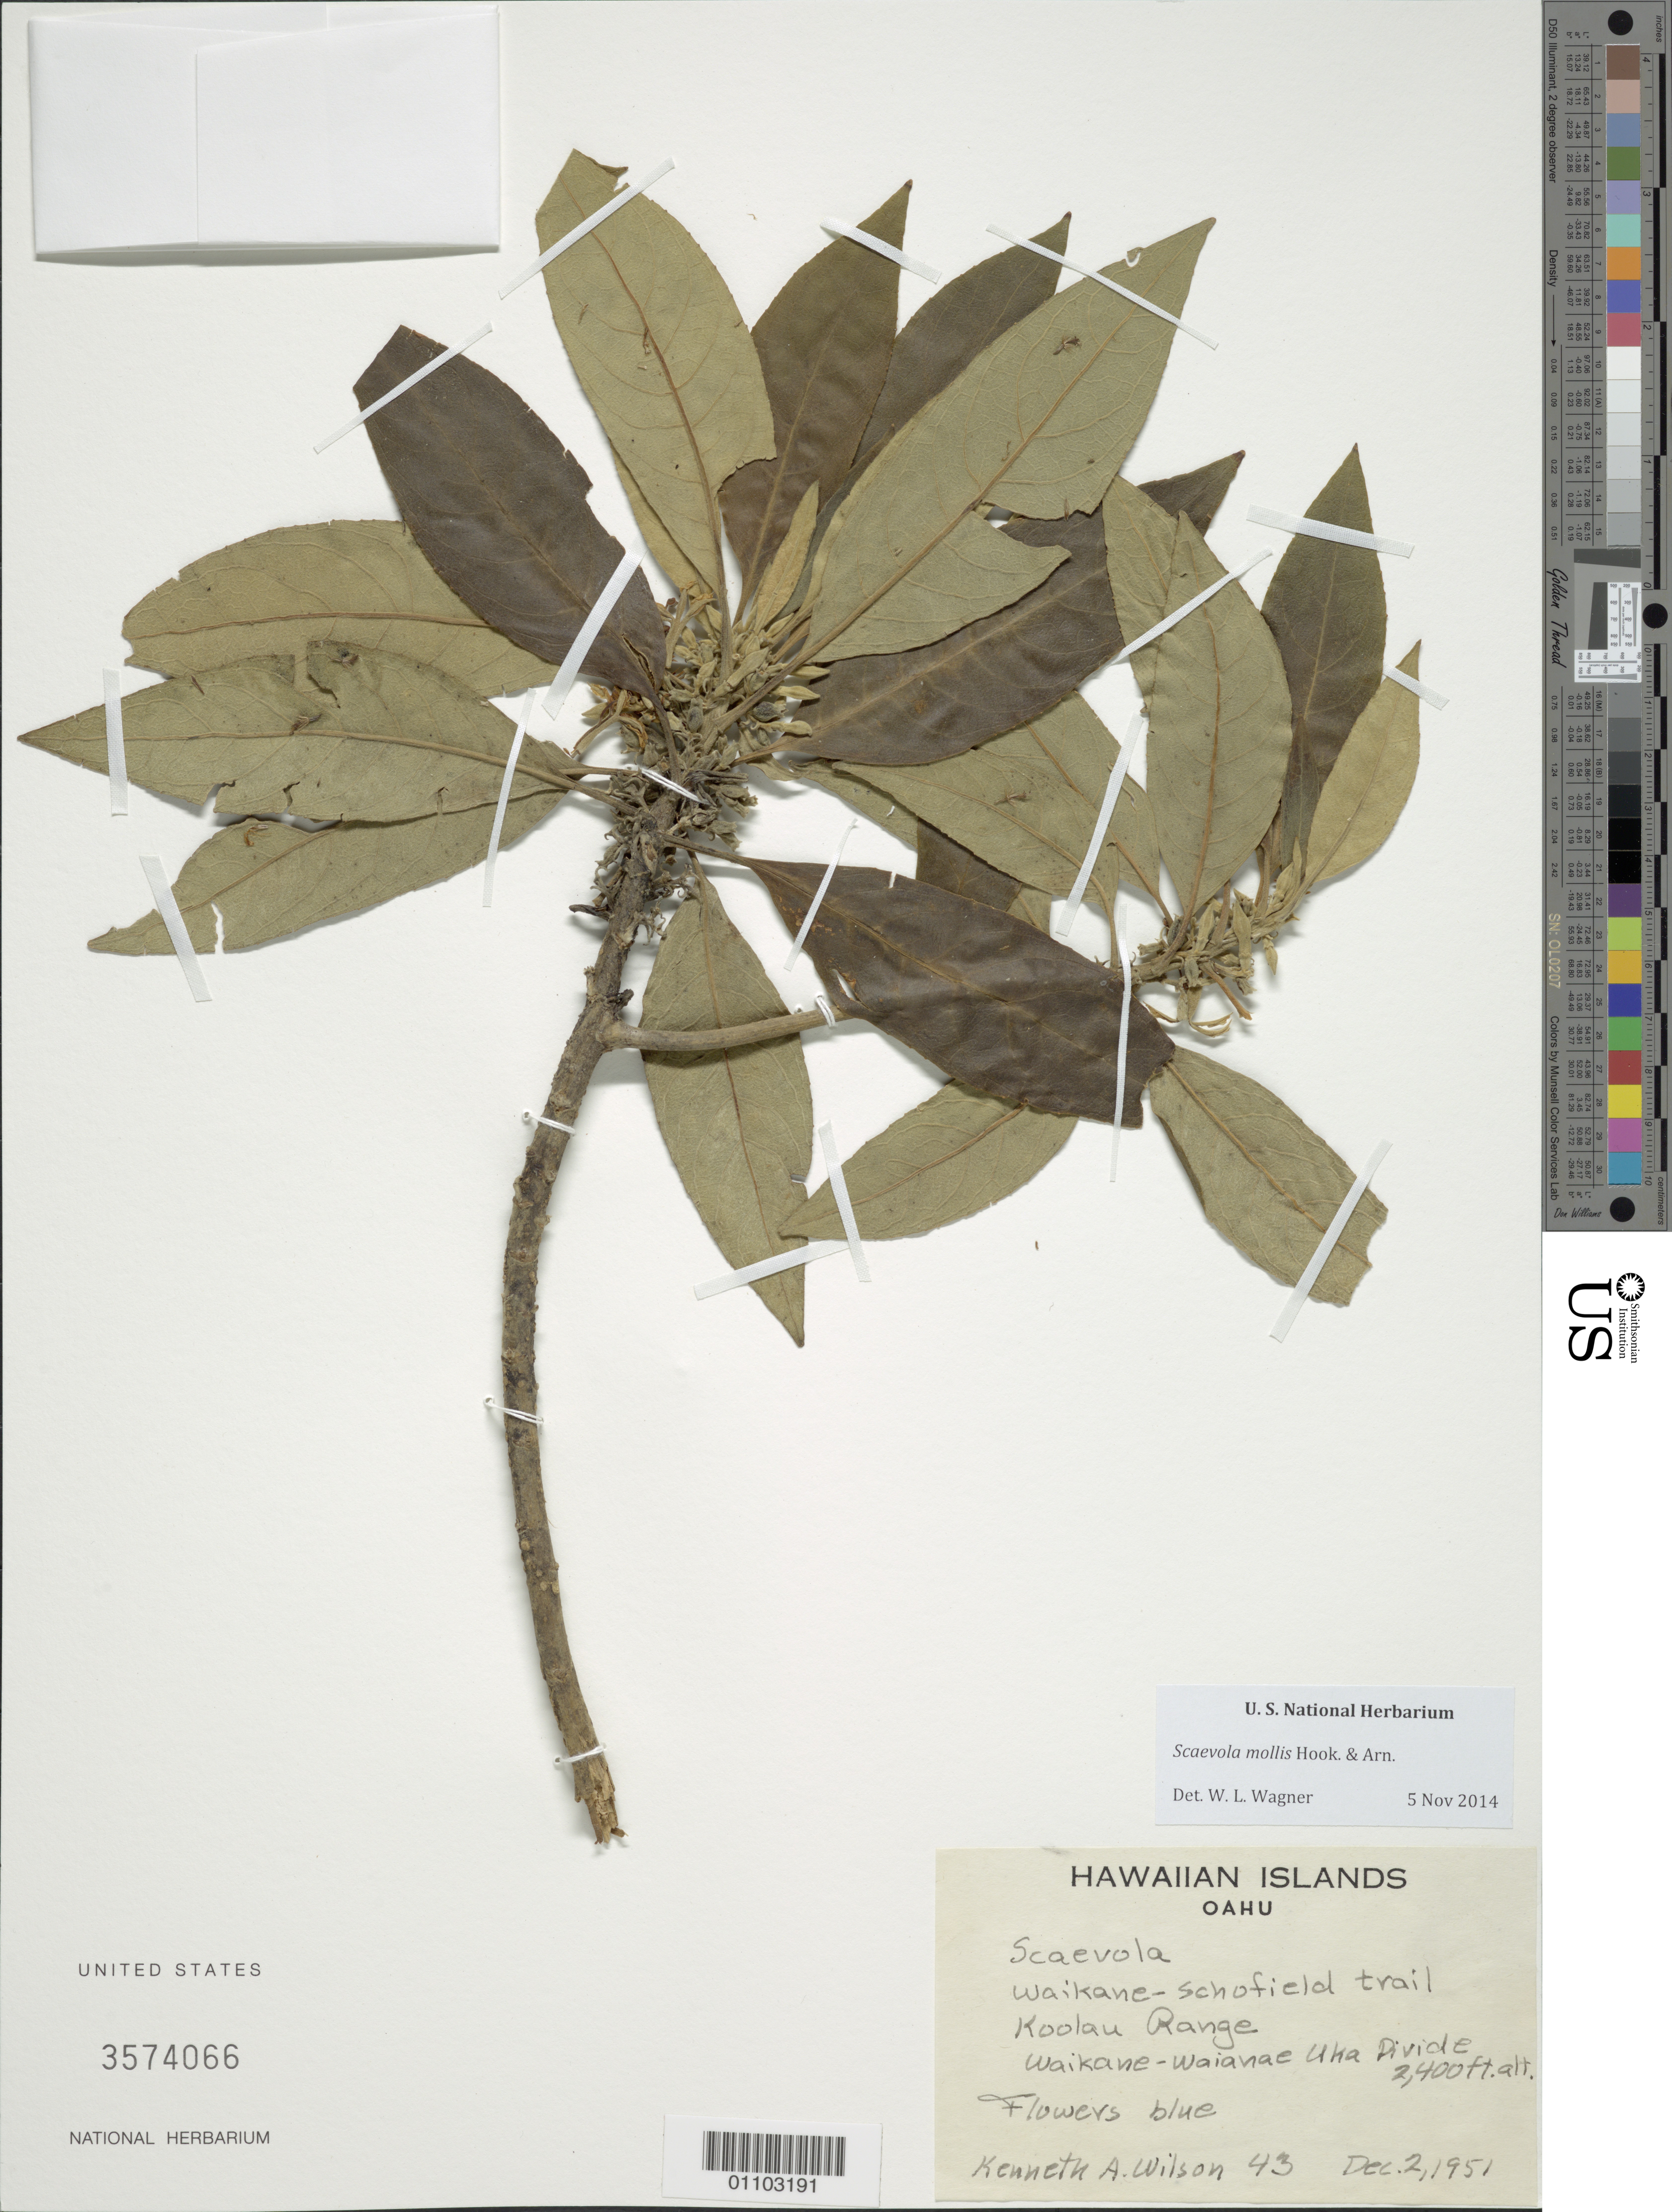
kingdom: Plantae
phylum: Tracheophyta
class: Magnoliopsida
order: Asterales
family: Goodeniaceae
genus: Scaevola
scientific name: Scaevola mollis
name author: Hook. & Arn.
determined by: Wagner, W. L., (BOT), Smithsonian Institution - National Museum of Natural History (UNITED STATES)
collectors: K. A. Wilson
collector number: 43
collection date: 1951-12-02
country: United States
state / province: Hawaii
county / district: Honolulu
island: Oahu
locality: Koolau Range, Waikane-Waianae Uka Divide.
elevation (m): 732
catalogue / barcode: US 3574066